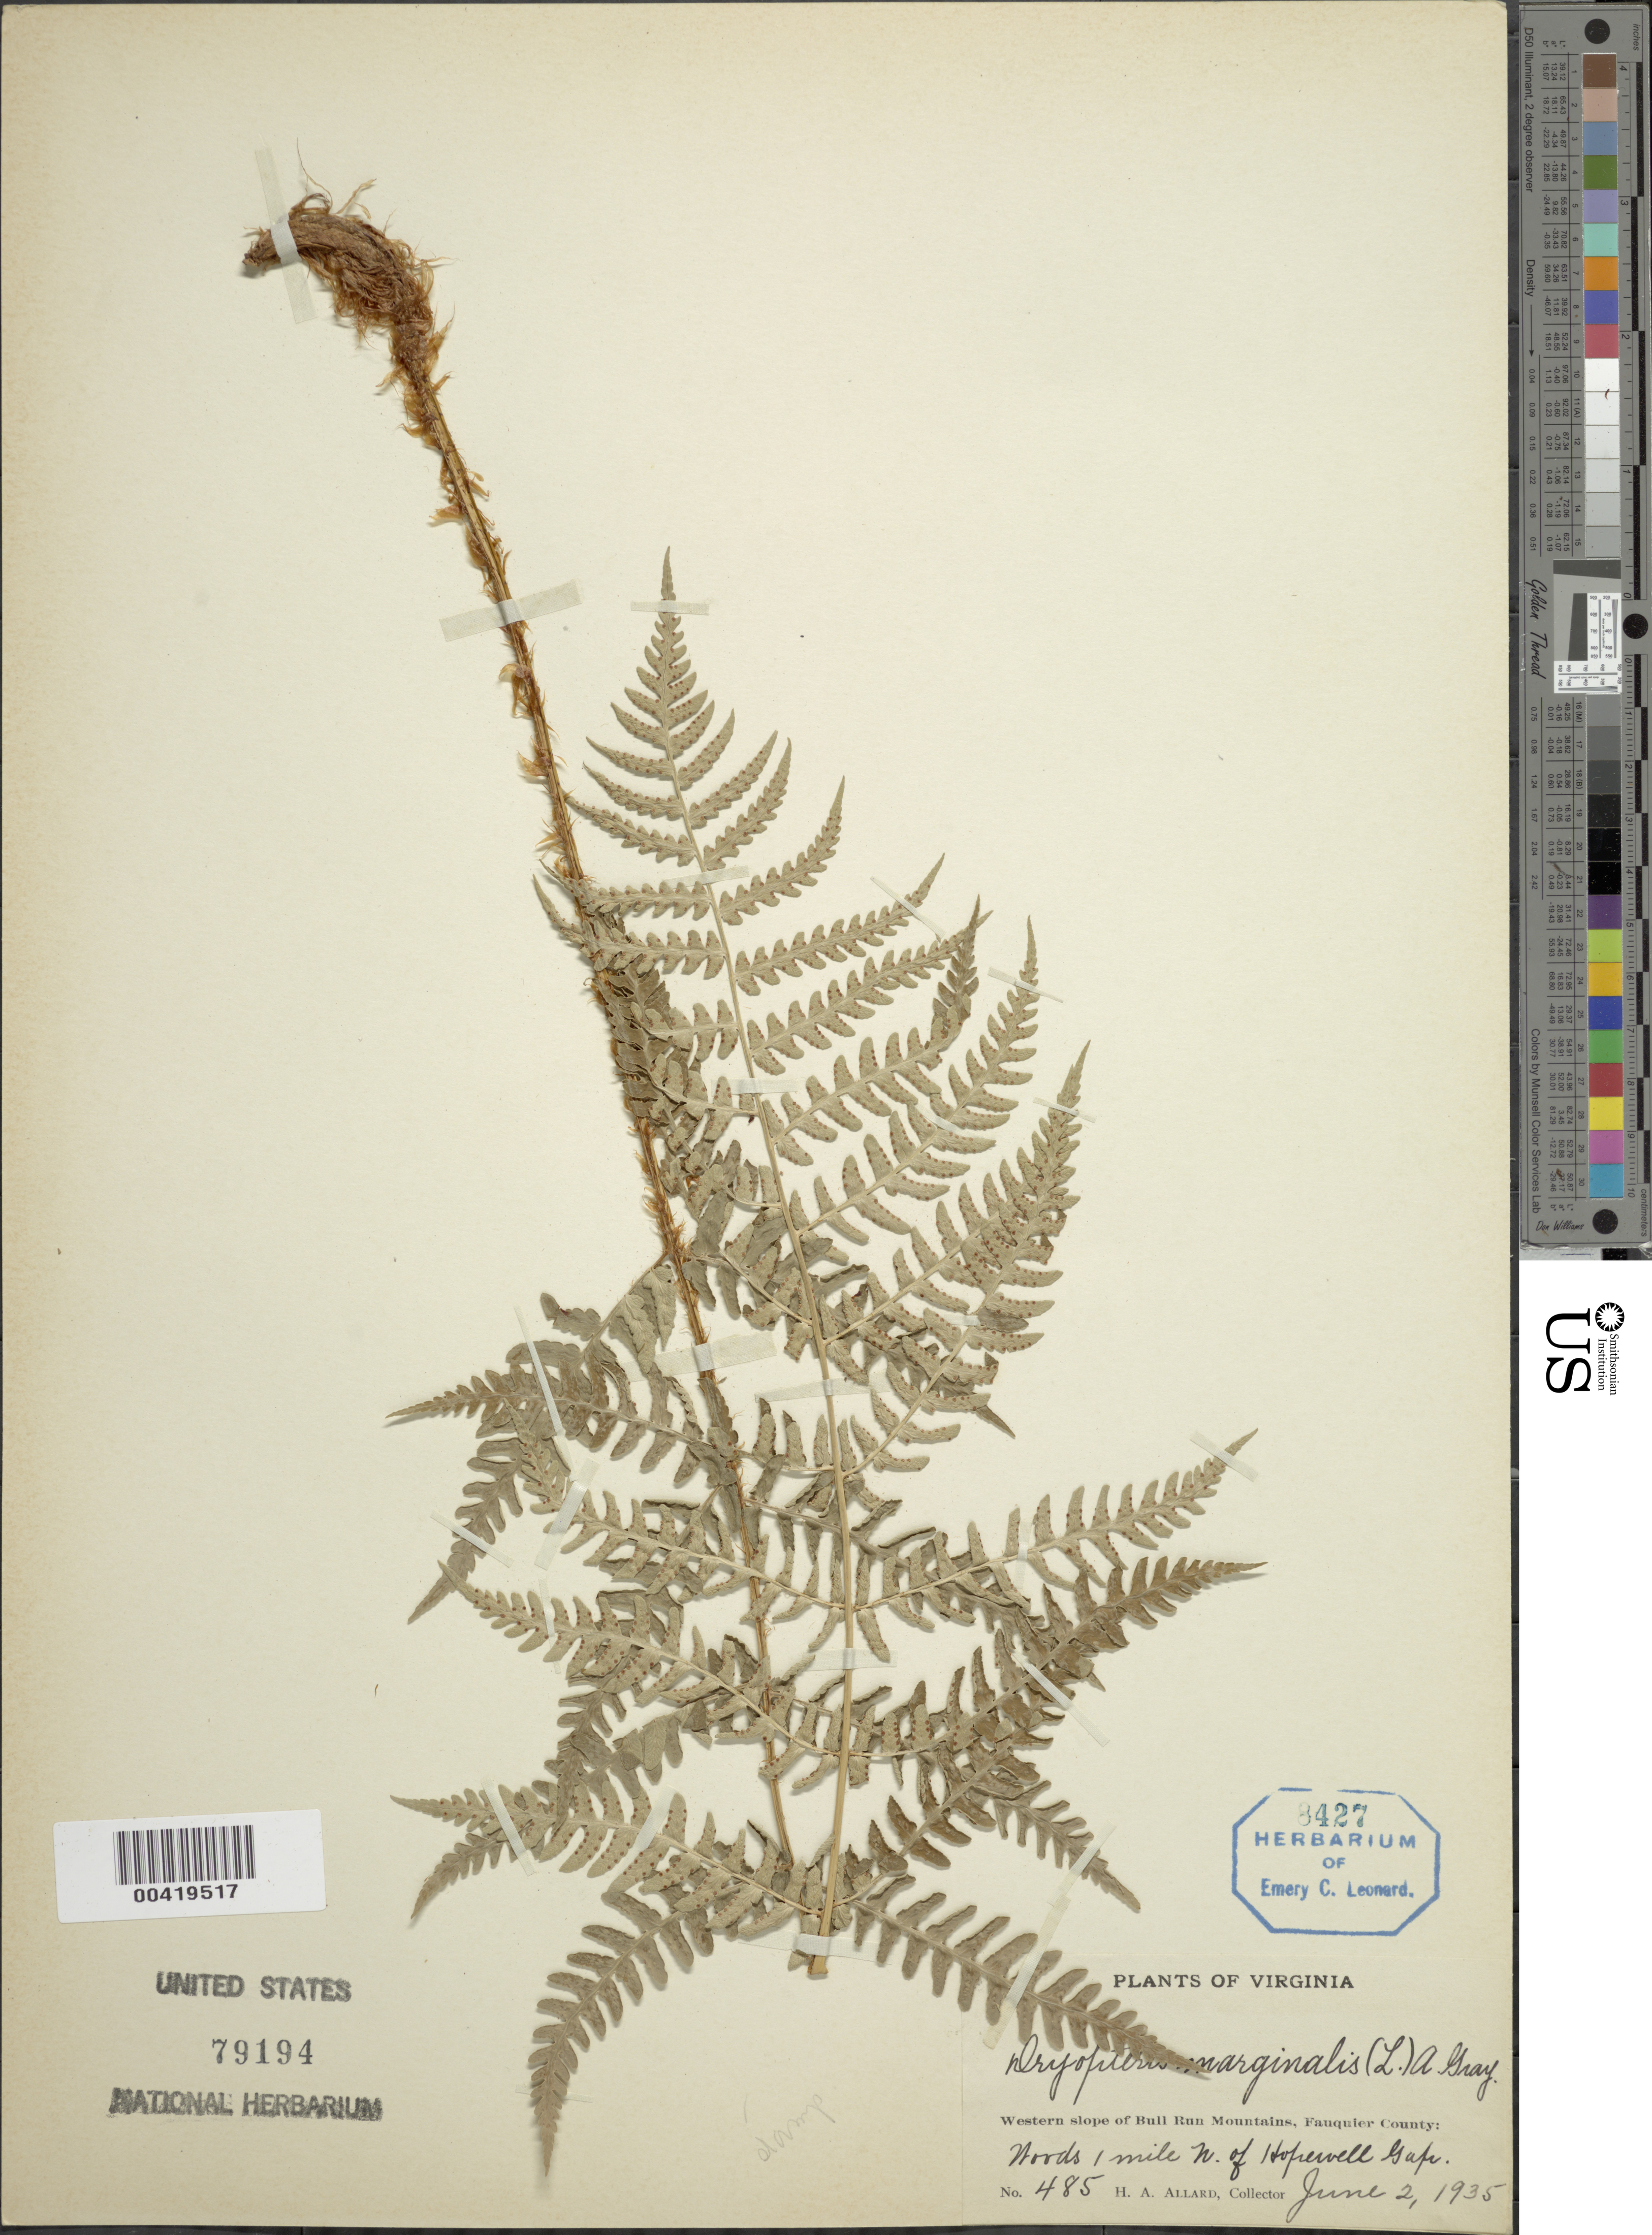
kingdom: Plantae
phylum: Tracheophyta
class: Polypodiopsida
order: Polypodiales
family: Dryopteridaceae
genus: Dryopteris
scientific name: Dryopteris marginalis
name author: (L.) A. Gray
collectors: H. A. Allard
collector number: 485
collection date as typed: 02 Jun 1935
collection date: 1935-06-02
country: United States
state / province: Virginia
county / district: Fauquier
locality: North of Hopewell Gap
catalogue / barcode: US 79194